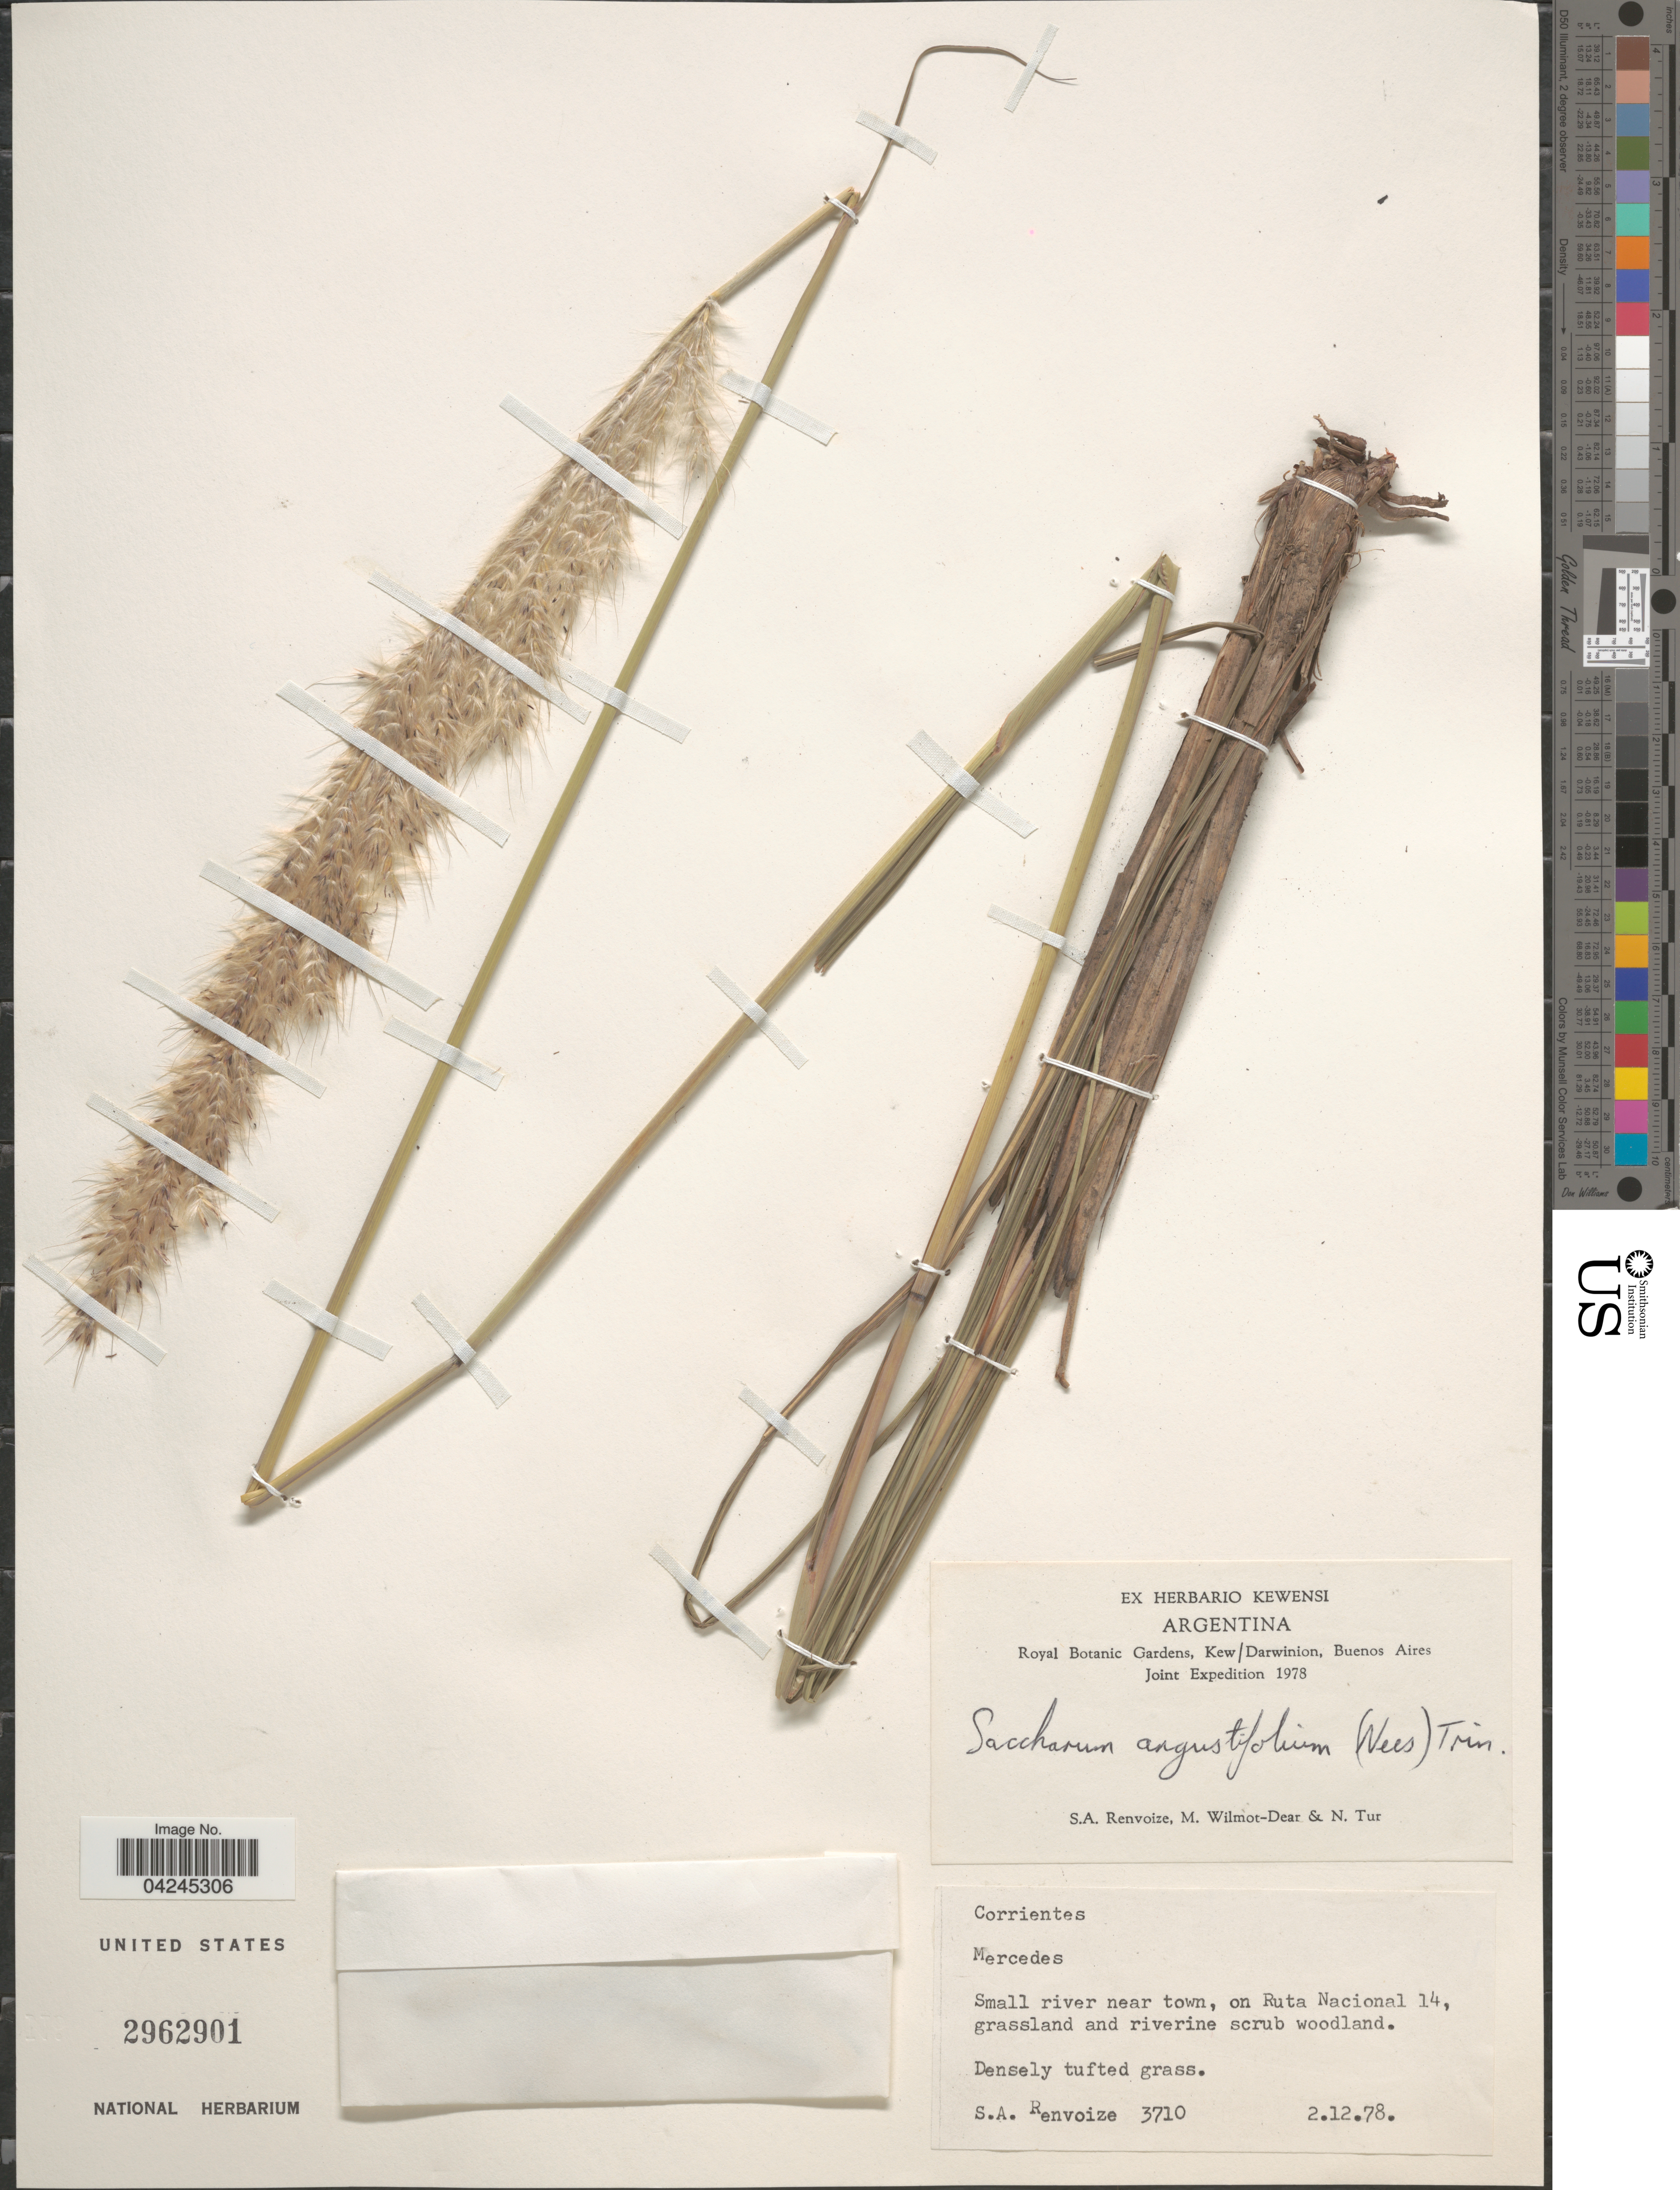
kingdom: Plantae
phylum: Tracheophyta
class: Liliopsida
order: Poales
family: Poaceae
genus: Erianthus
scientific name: Erianthus angustifolius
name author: Nees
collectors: S. A. Renvoize, M. Wilmot-Dear & N. Tur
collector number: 3710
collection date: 1978-12-02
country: Argentina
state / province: Corrientes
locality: Royal Botanic Gardens. Kew/Darwinion, Buenos Aires Joint Expedition 1978. Mercedes. Small river near town, on Ruta Nacional 14.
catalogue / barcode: US 2962901